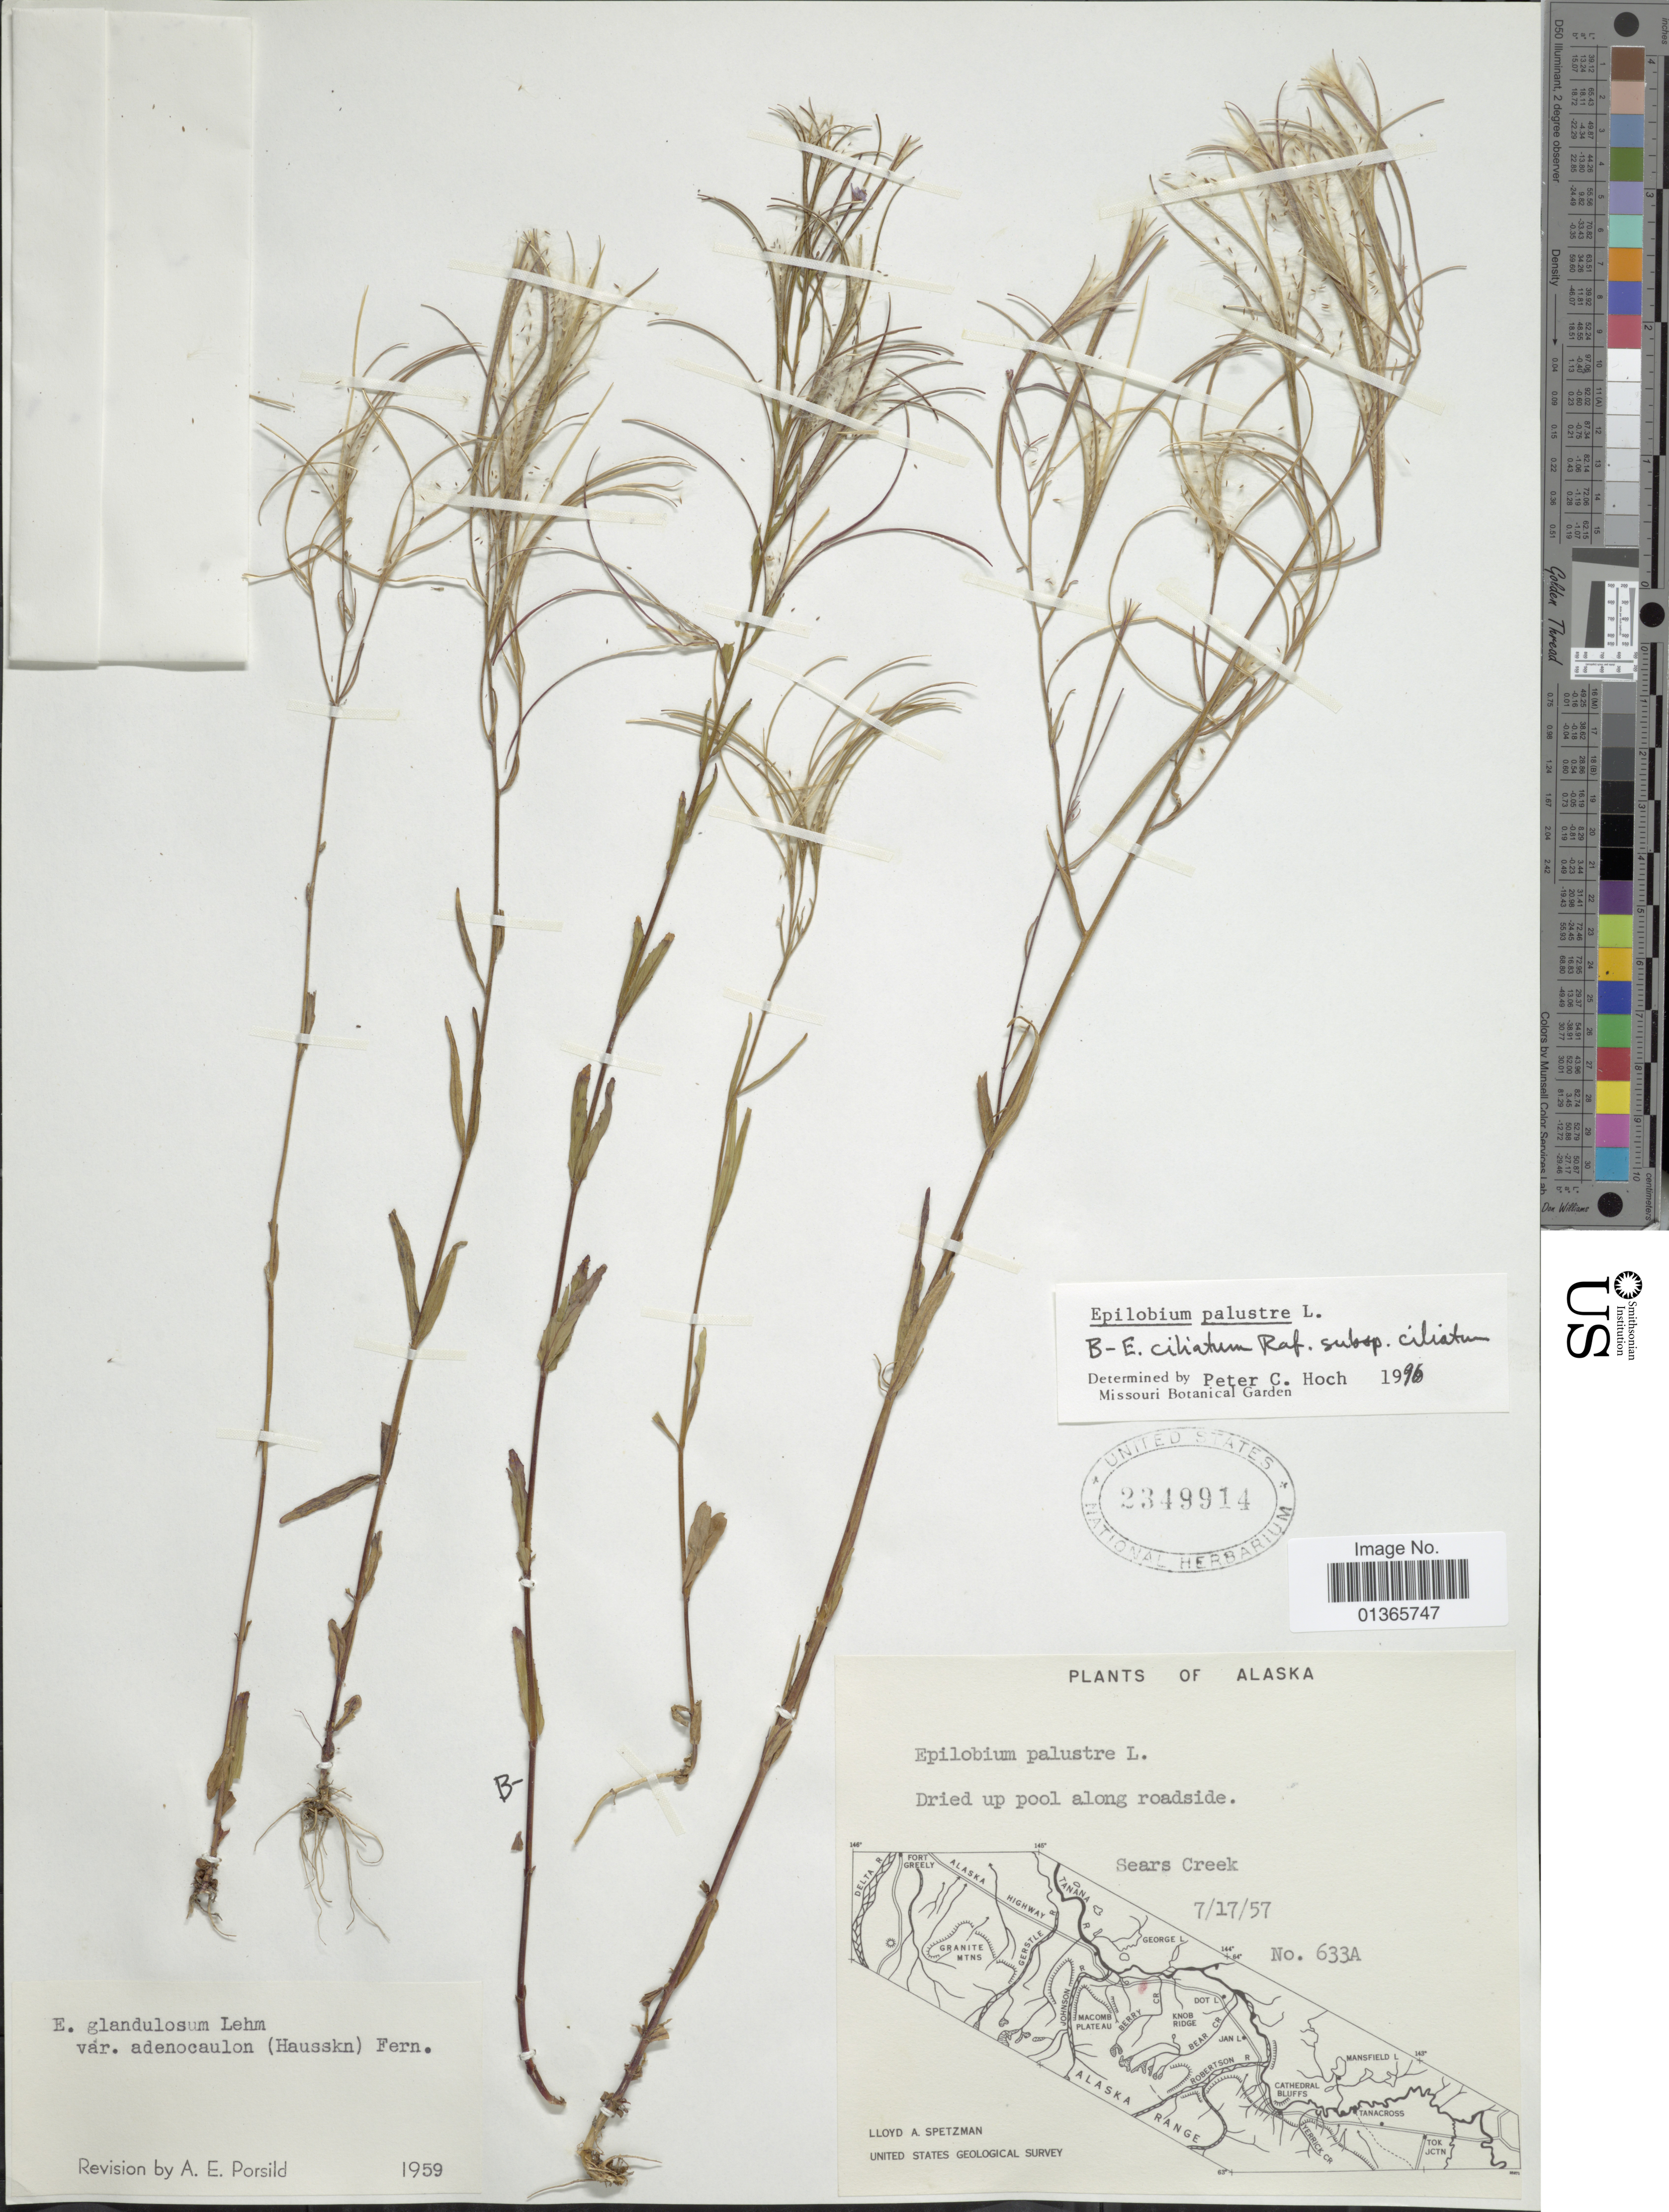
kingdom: Plantae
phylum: Tracheophyta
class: Magnoliopsida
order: Myrtales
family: Onagraceae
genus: Epilobium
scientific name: Epilobium palustre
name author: L.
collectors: L. Spetzman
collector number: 633A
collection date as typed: Transcribed d/m/y: 17/7/57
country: United States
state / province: Alaska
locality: Sears Creek.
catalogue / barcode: US 2349914